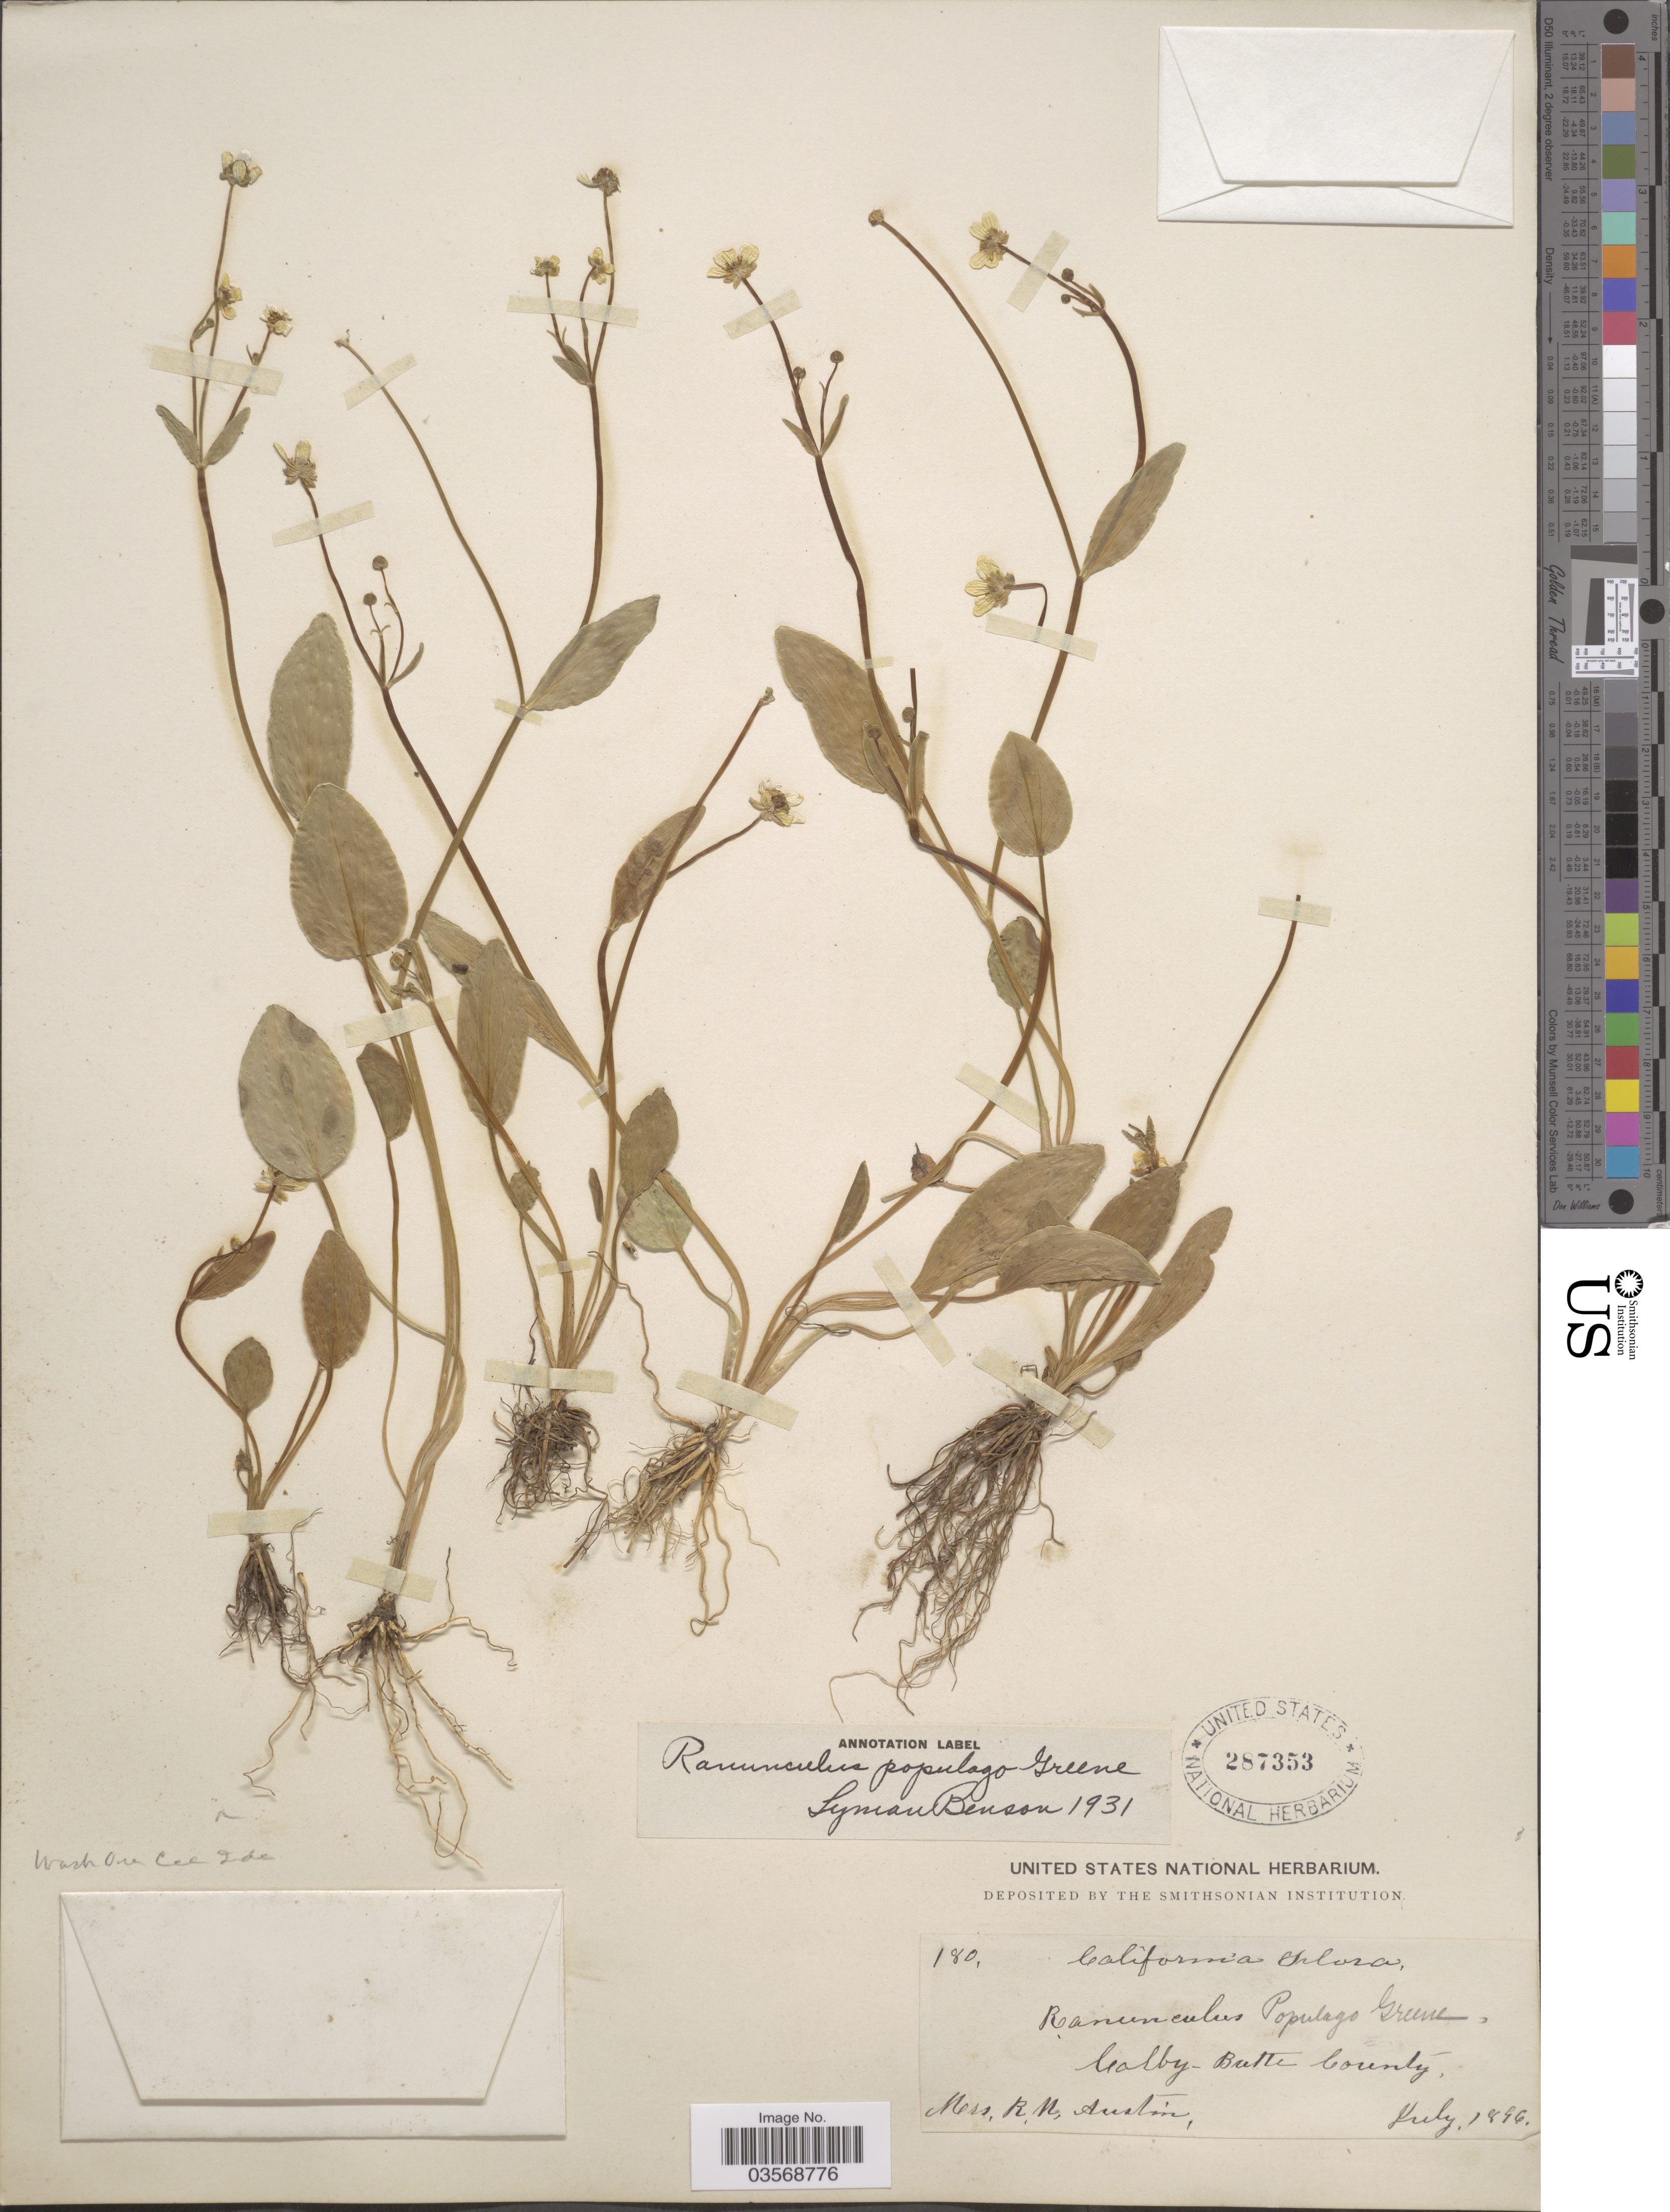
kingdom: Plantae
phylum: Tracheophyta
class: Magnoliopsida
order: Ranunculales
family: Ranunculaceae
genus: Ranunculus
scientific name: Ranunculus populago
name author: Greene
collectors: R. Austin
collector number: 180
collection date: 1896-07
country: United States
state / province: California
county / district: Butte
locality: Colby-Butte County.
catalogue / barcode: US 287353